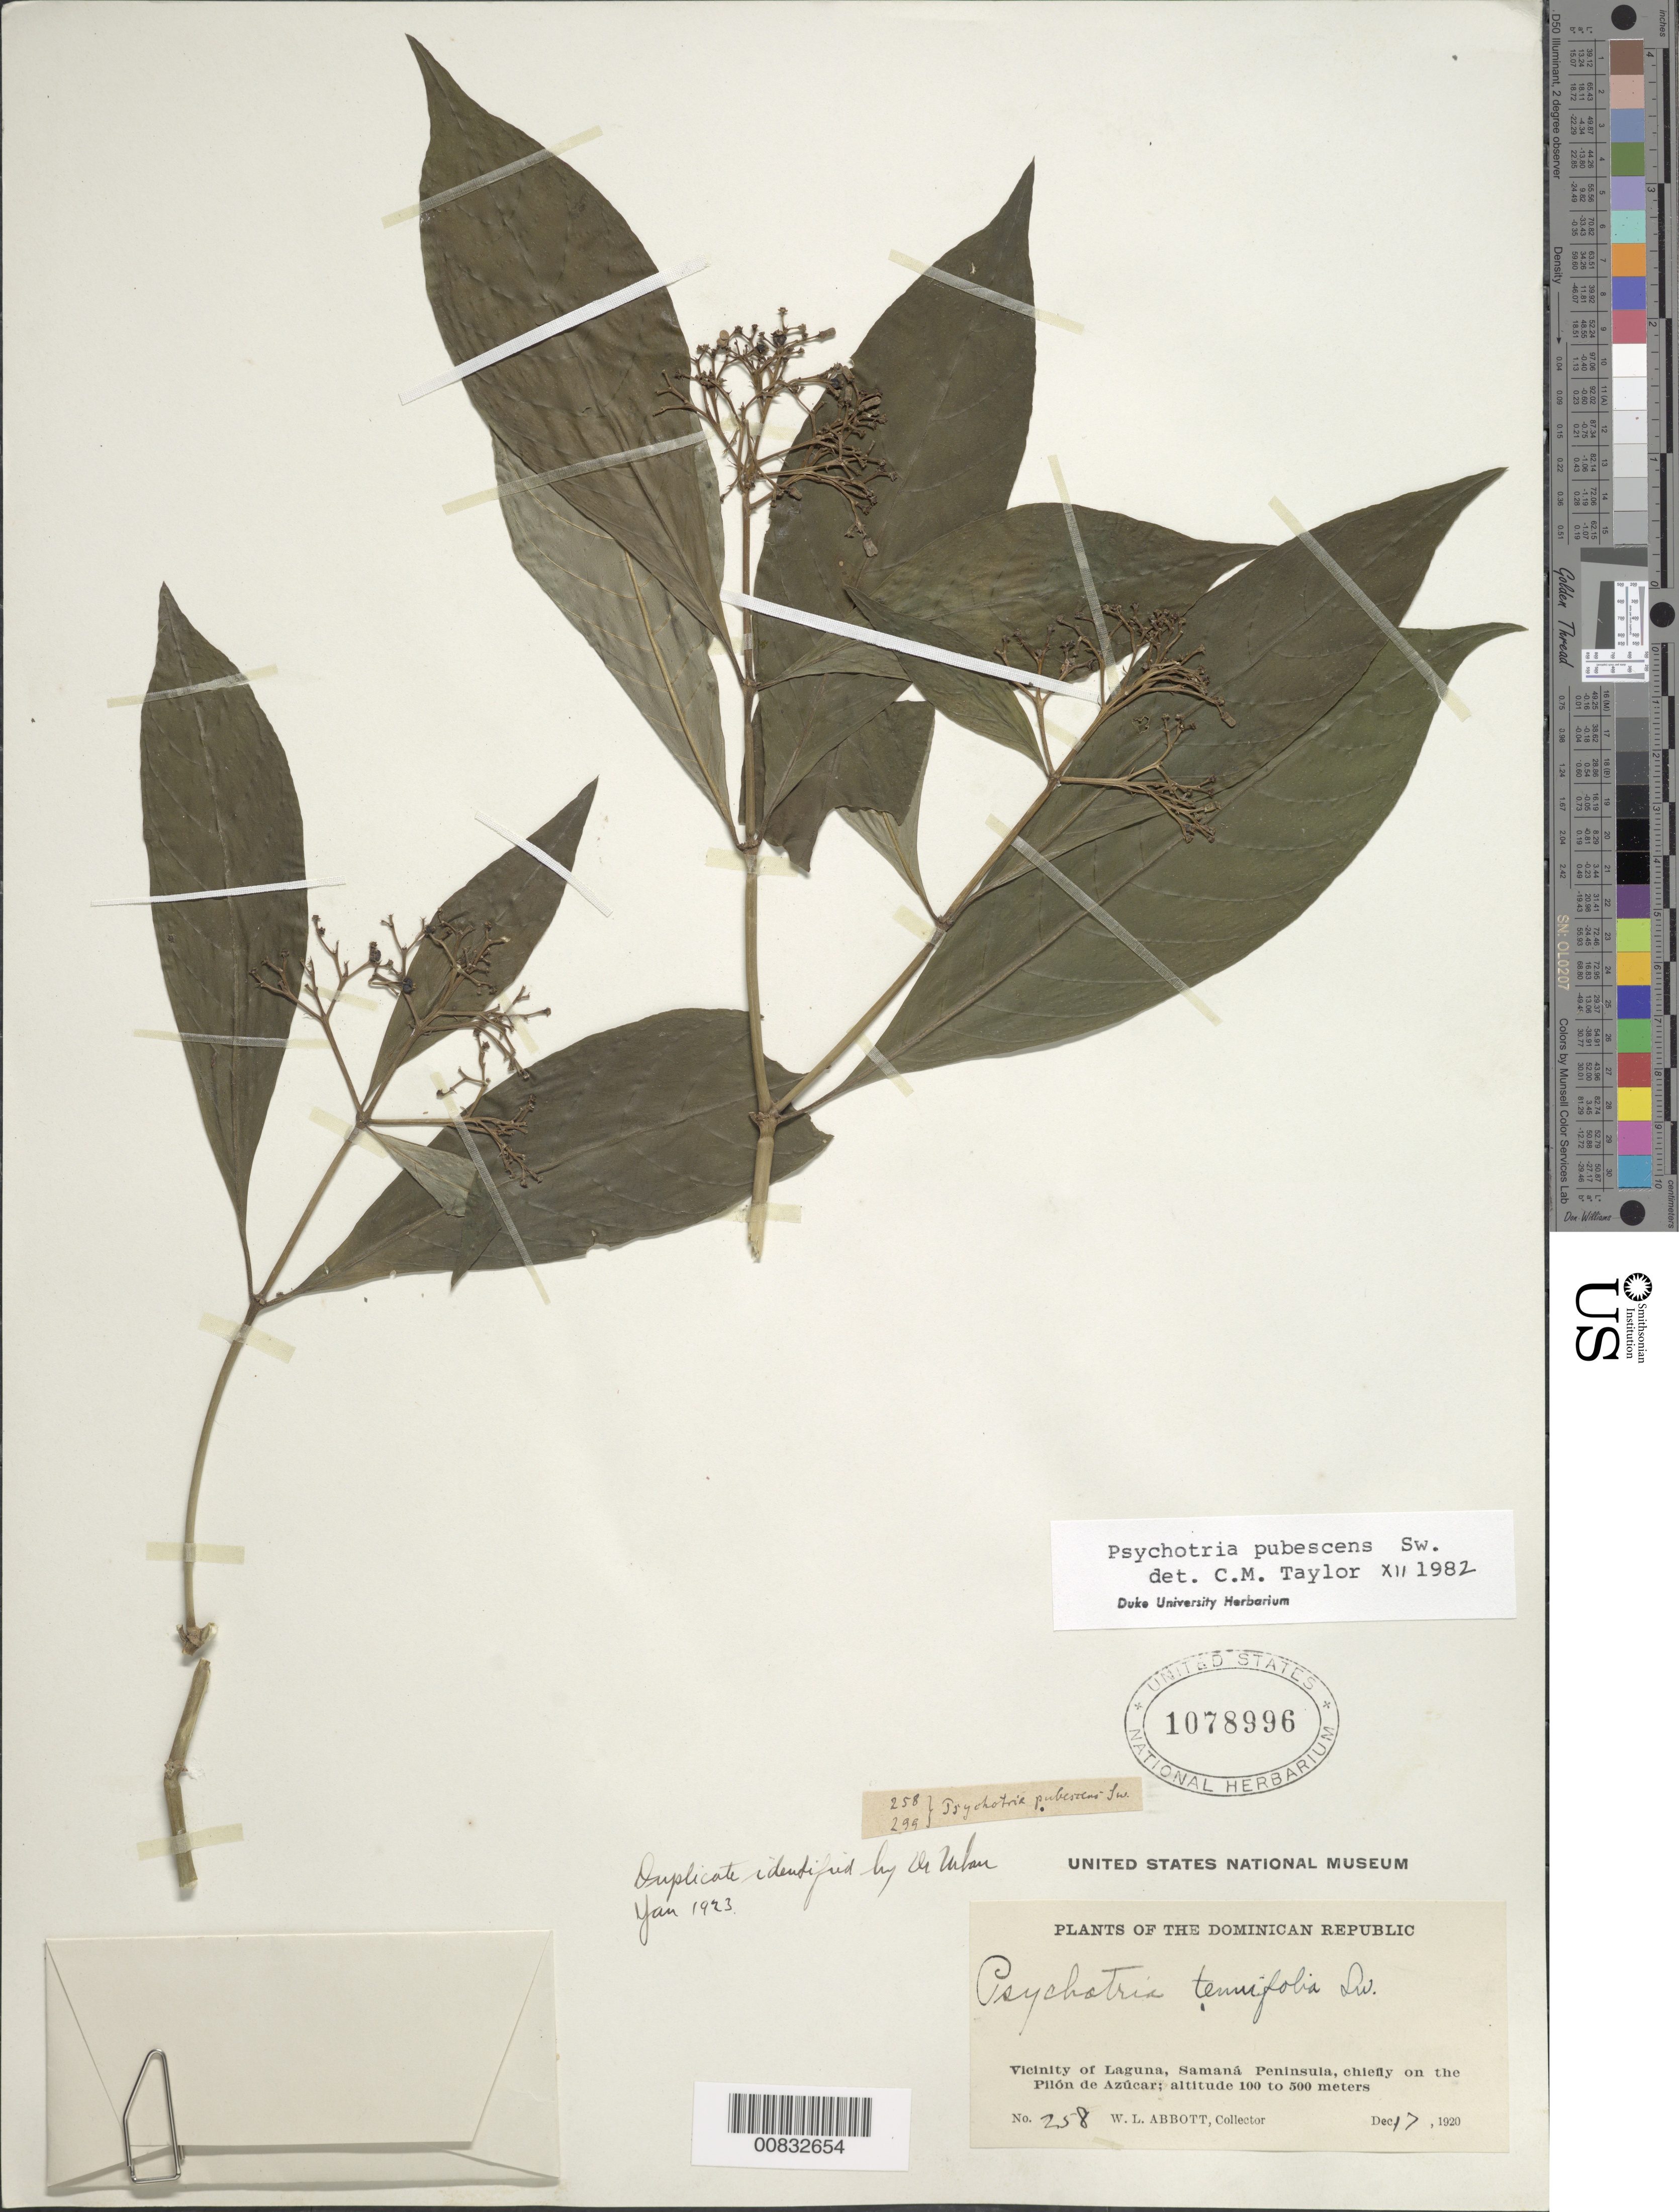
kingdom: Plantae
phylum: Tracheophyta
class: Magnoliopsida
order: Gentianales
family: Rubiaceae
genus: Psychotria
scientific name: Psychotria pubescens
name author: Sw.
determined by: Taylor, Charlotte M.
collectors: W. L. Abbott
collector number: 258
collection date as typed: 17 Dec 1920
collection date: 1920-12-17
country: Dominican Republic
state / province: Samana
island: Hispaniola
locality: Vicinity of Laguna, Samaná Peninsula, chiefly on the Pilón de Azúcar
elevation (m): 100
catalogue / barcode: US 1078996